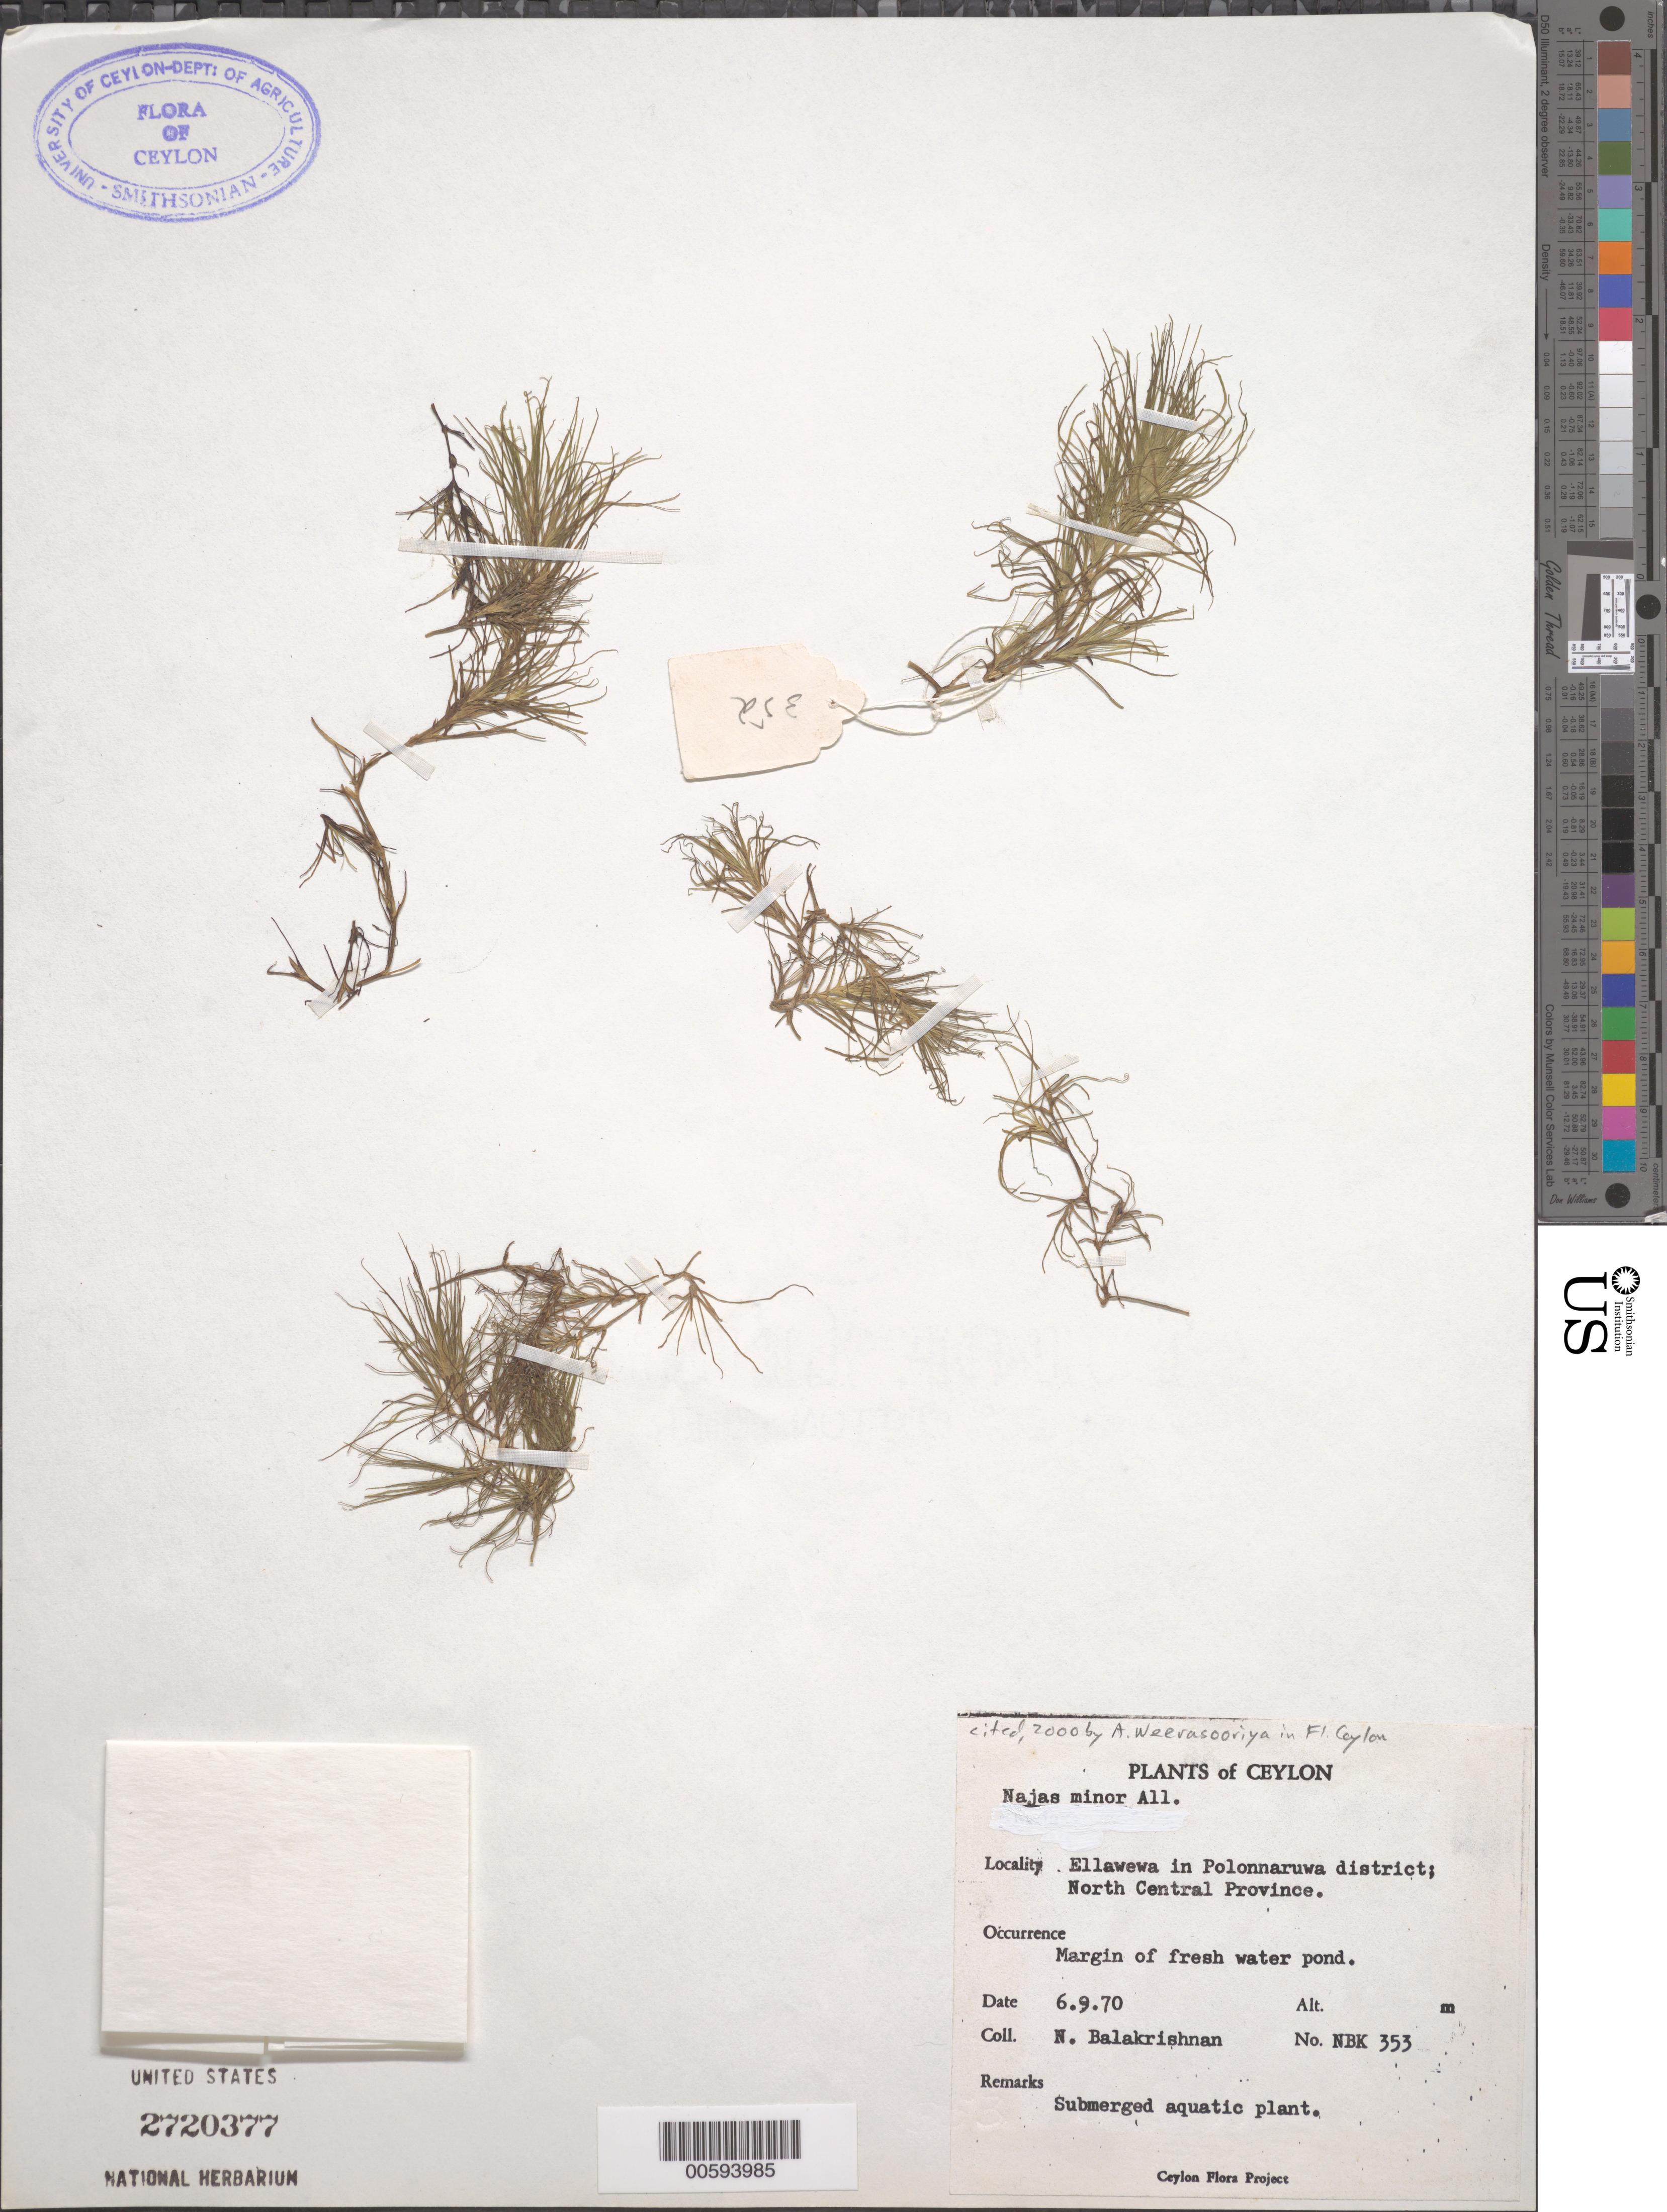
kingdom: Plantae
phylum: Tracheophyta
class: Liliopsida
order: Alismatales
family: Hydrocharitaceae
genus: Najas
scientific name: Najas minor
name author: All.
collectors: N. Balakrishnan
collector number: NBK 353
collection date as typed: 06 Sep 1970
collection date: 1970-09-06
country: Sri Lanka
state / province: North Central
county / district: Polonnaruwa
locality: Ellawewa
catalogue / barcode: US 2720377